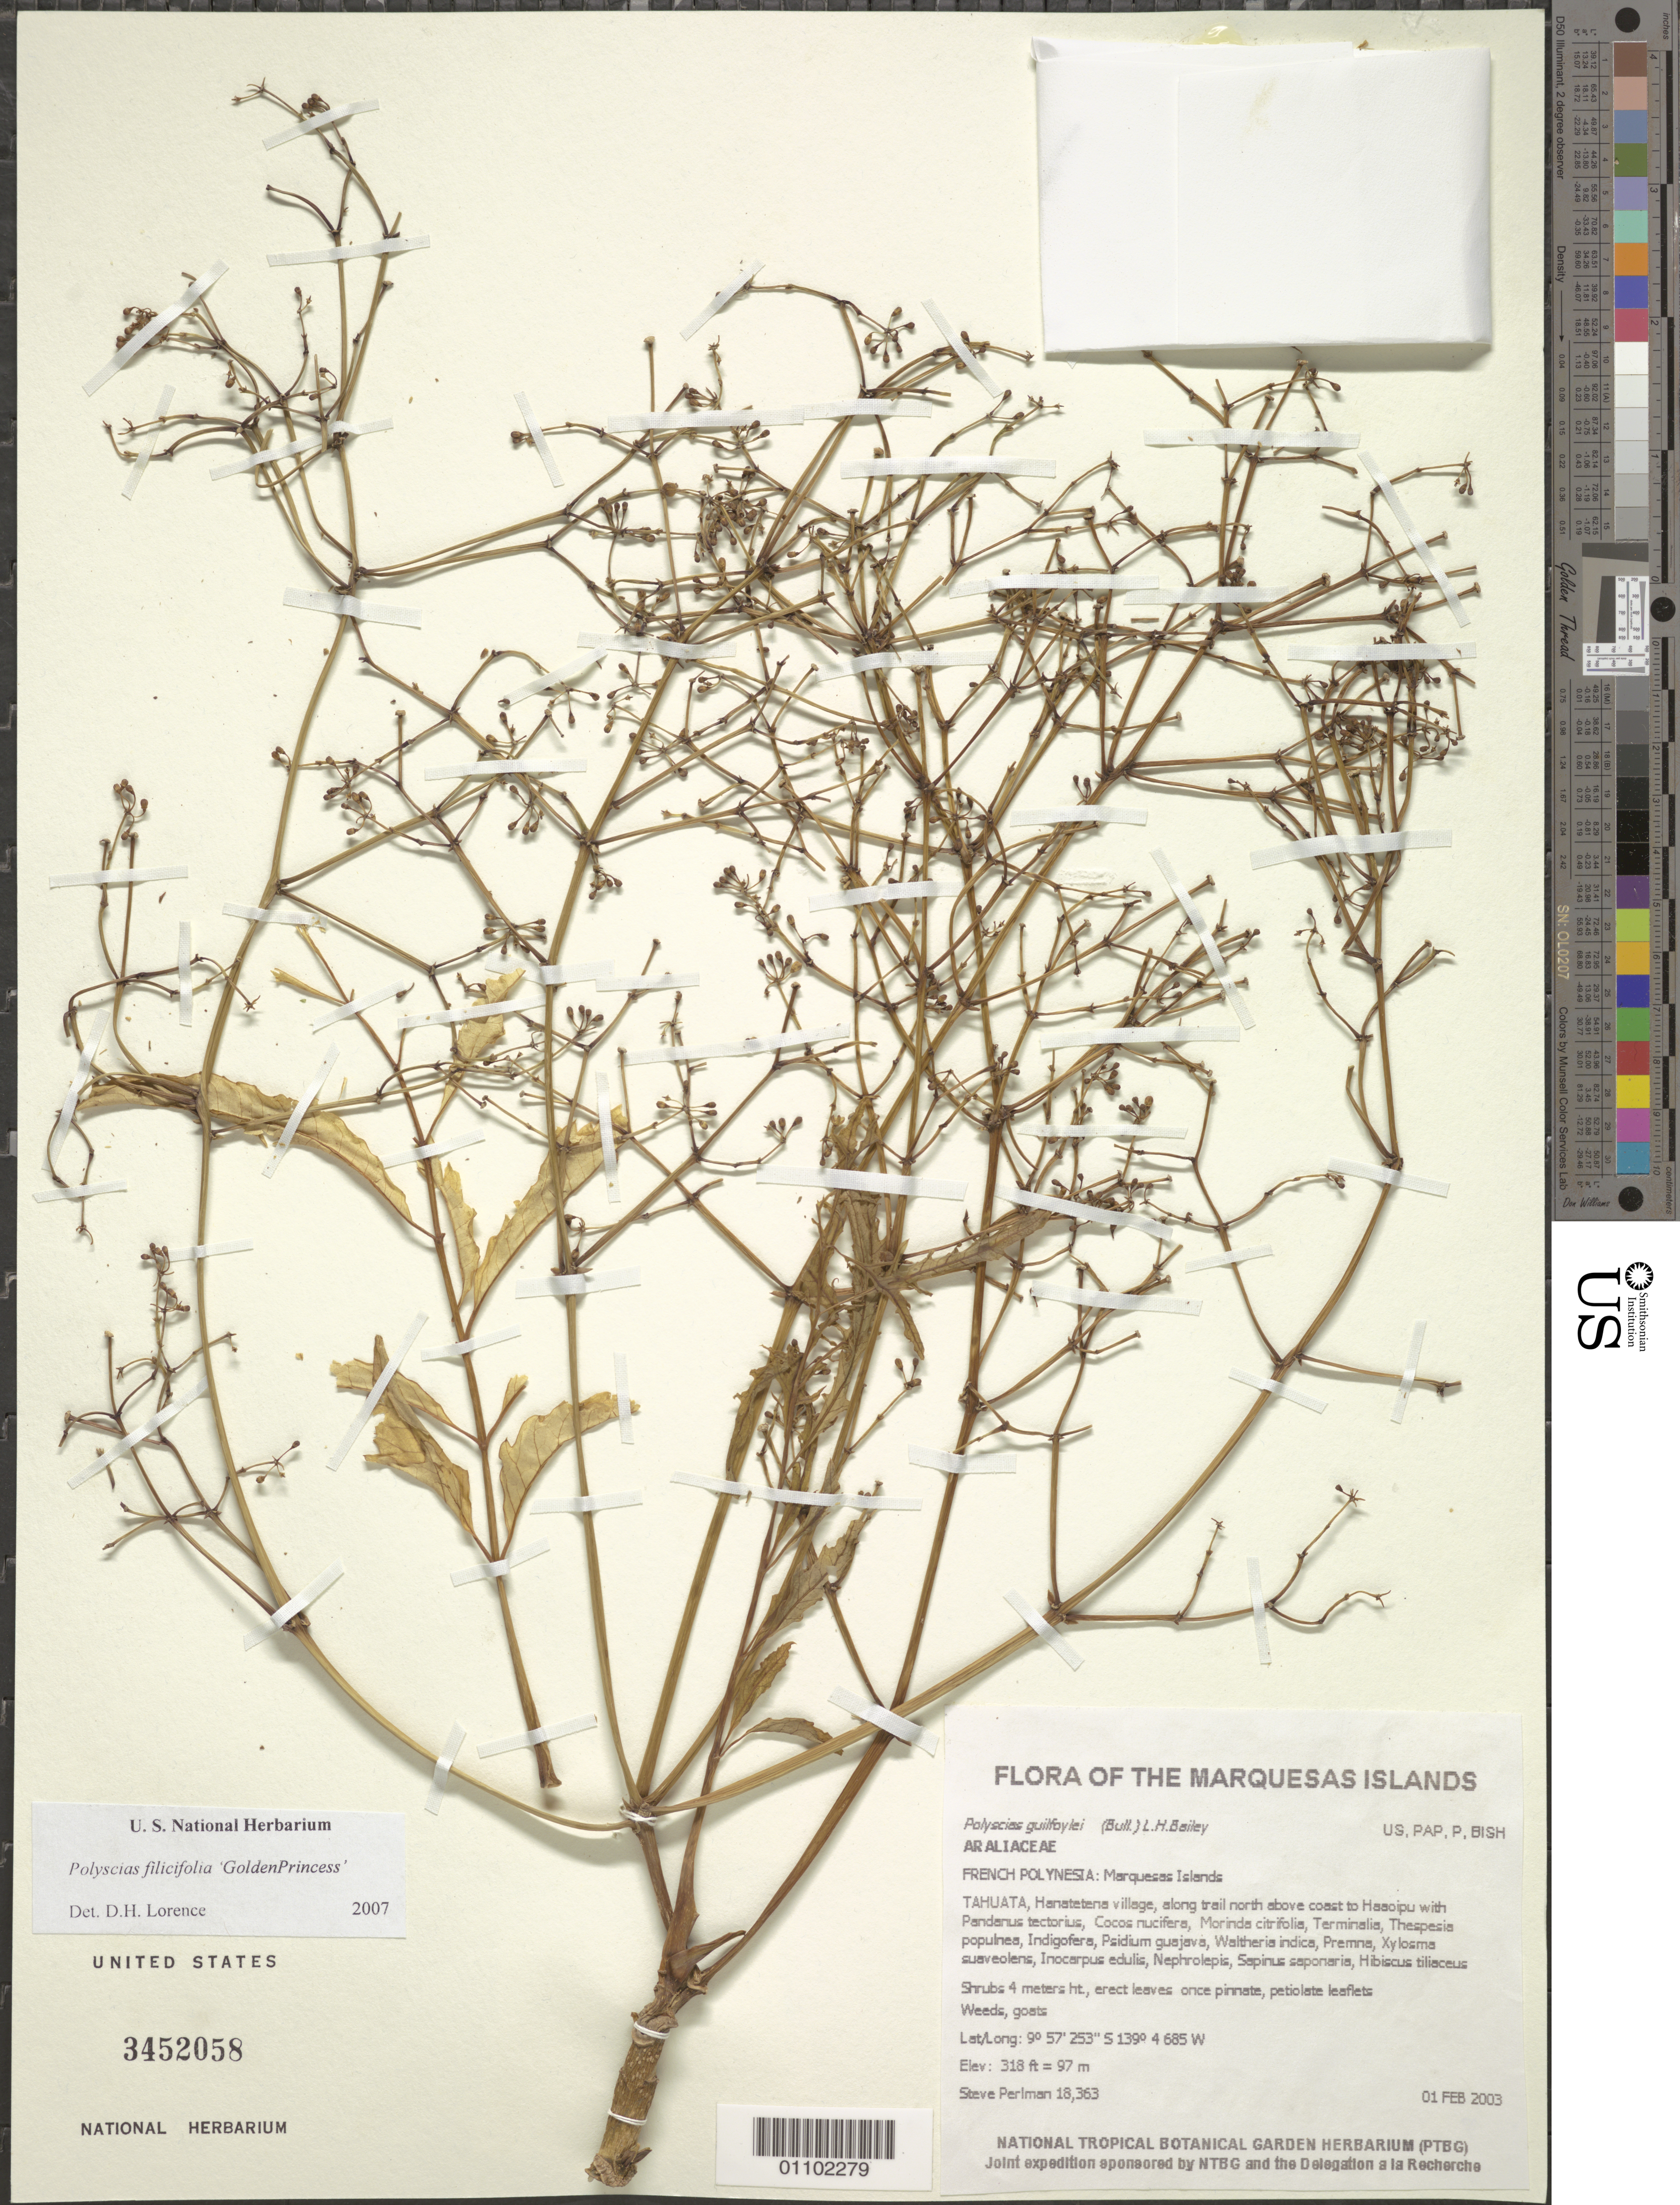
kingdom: Plantae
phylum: Tracheophyta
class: Magnoliopsida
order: Apiales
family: Araliaceae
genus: Polyscias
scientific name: Polyscias fruticosa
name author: (L.) Harms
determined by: Staples, G.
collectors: S. P. Perlman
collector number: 18363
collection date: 2003-02-01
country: French Polynesia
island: Tahuata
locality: Hanatetena village, along trail north above coast to Haaoipu with Pandandus tectorius, Cocos nucifera, Morinda citrifolia, Terminalia, Thespesia populnea, Indigofera, Psidium guajava, Waltheria indica, Premna, Xylosma suaeolens, Inocarpus edulis, Nephrole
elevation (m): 97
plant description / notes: weeds, goats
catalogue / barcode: US 3452058